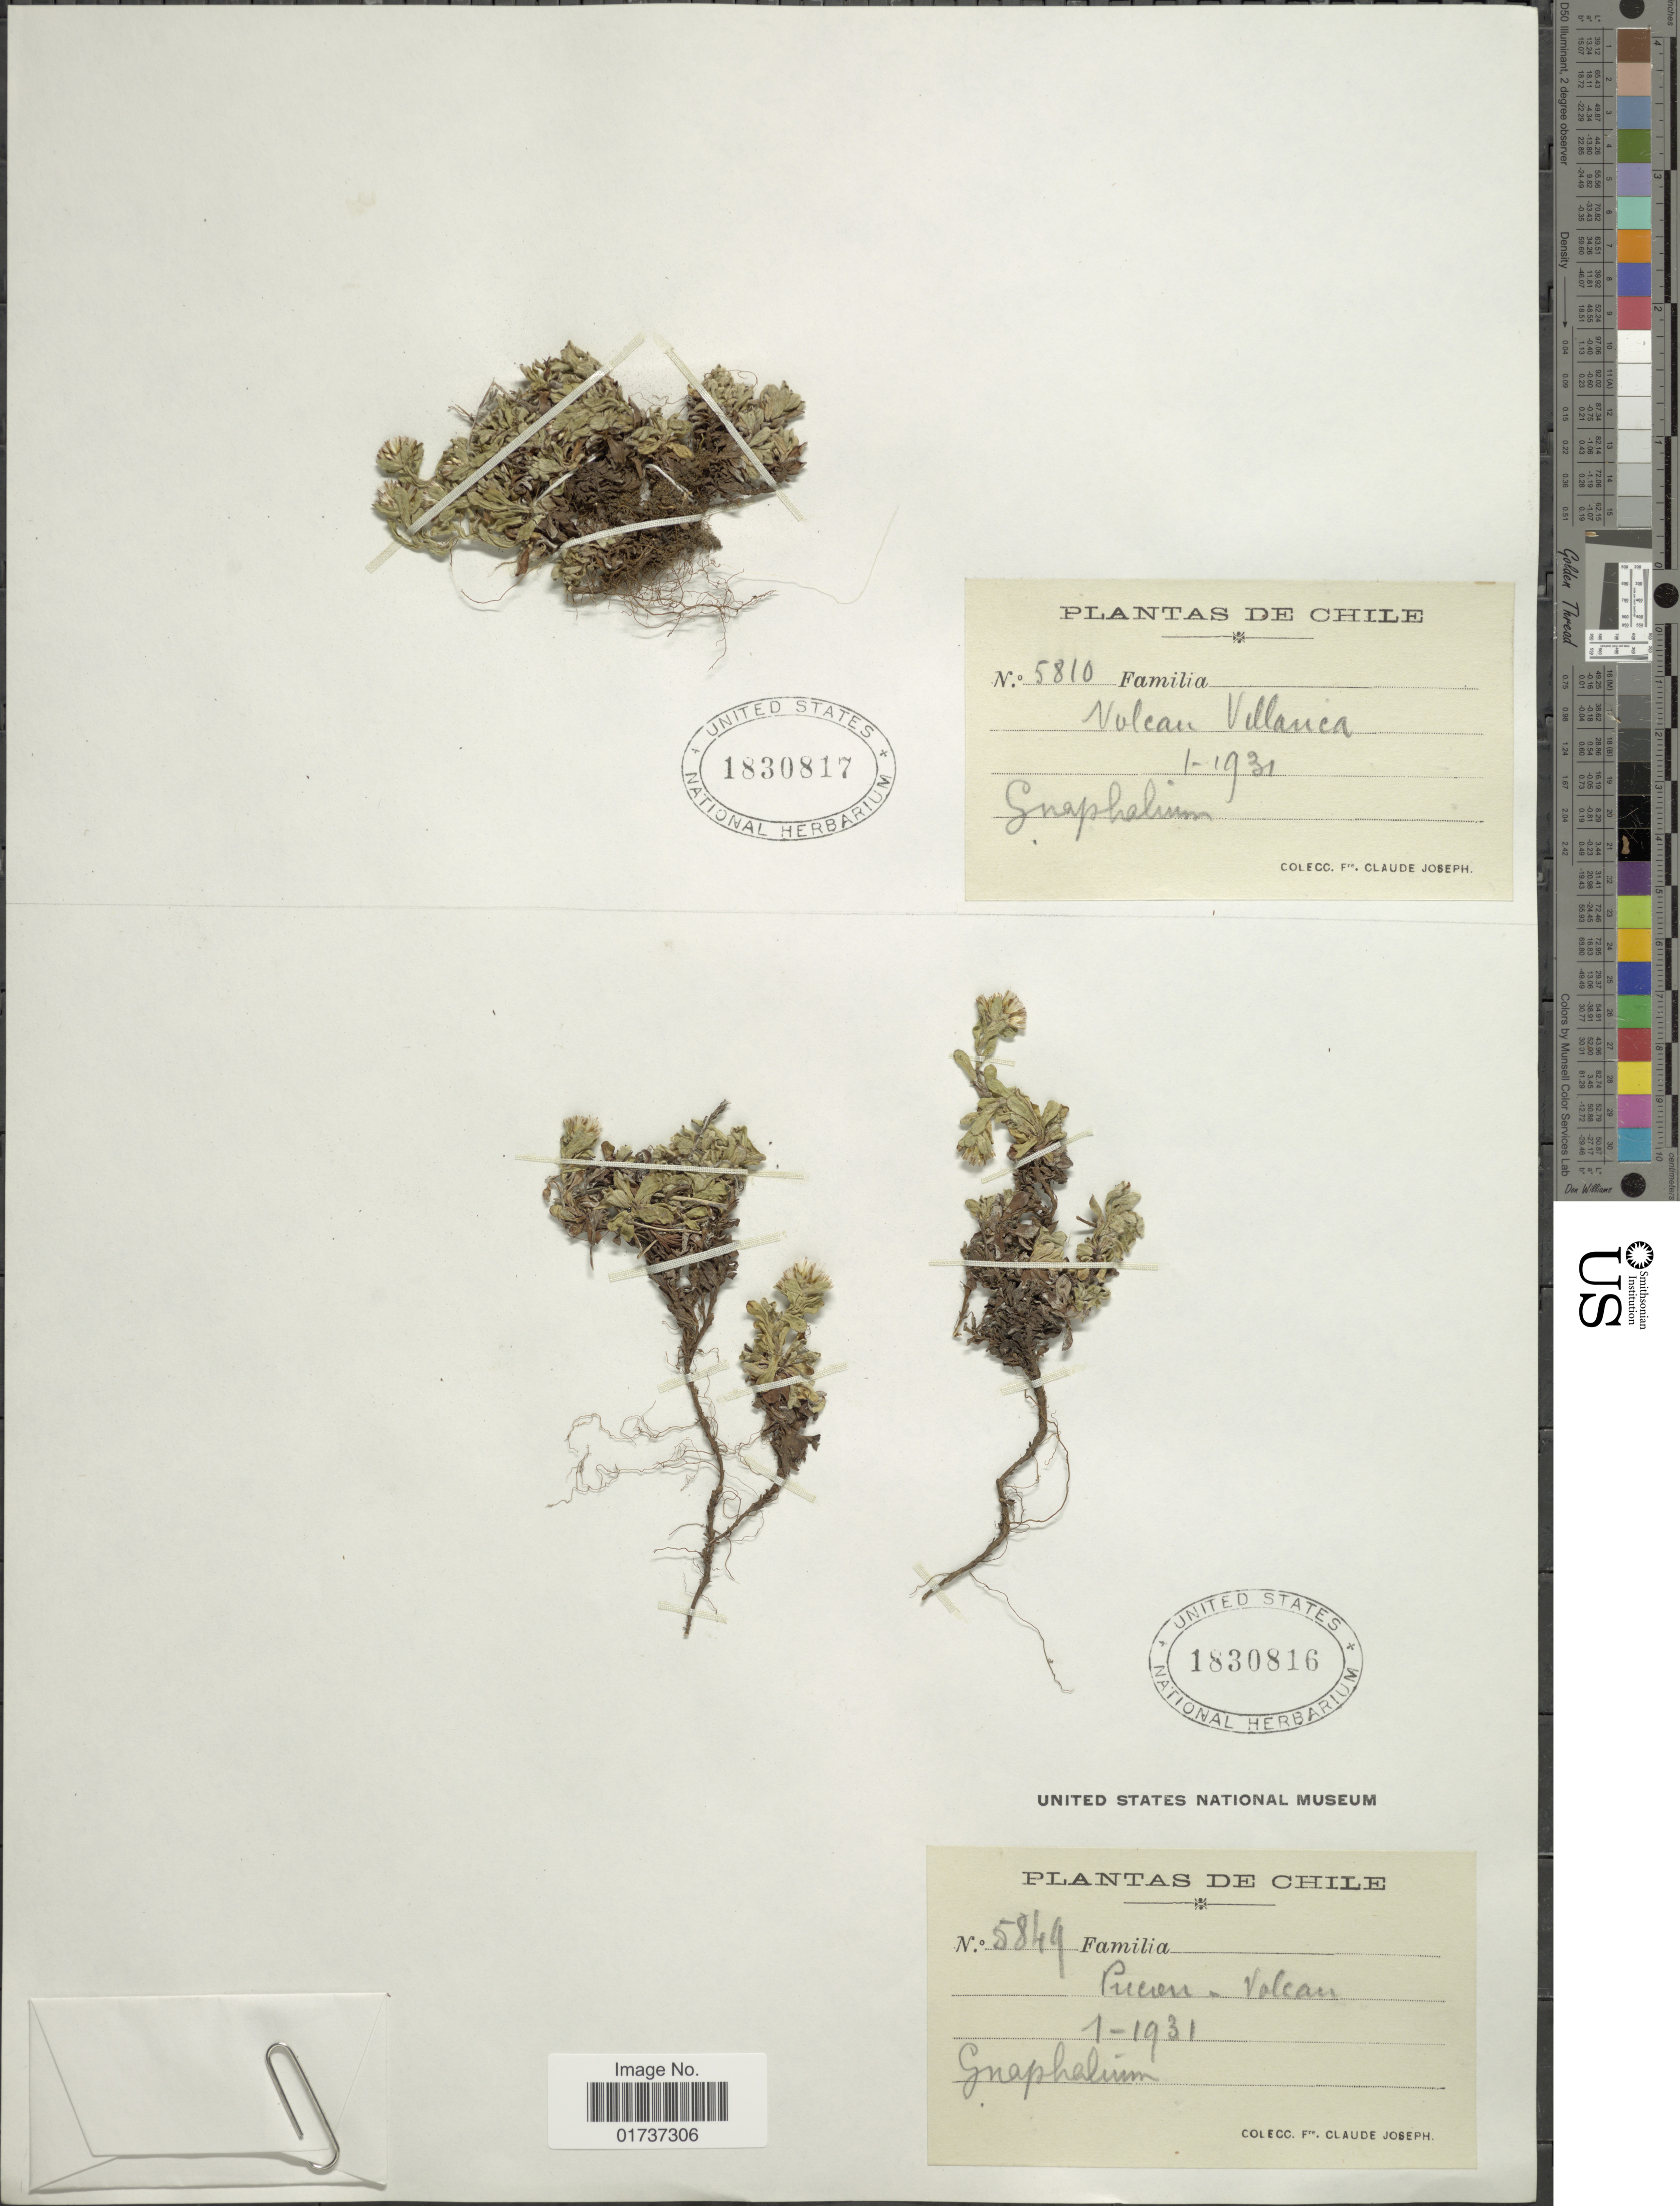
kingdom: Plantae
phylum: Tracheophyta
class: Magnoliopsida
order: Asterales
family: Asteraceae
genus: Gnaphalium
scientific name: Gnaphalium sp.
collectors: Frere Claude Joseph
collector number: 5849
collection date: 1931-01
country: Chile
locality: Pucress - Volcan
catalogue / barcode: US 1830816